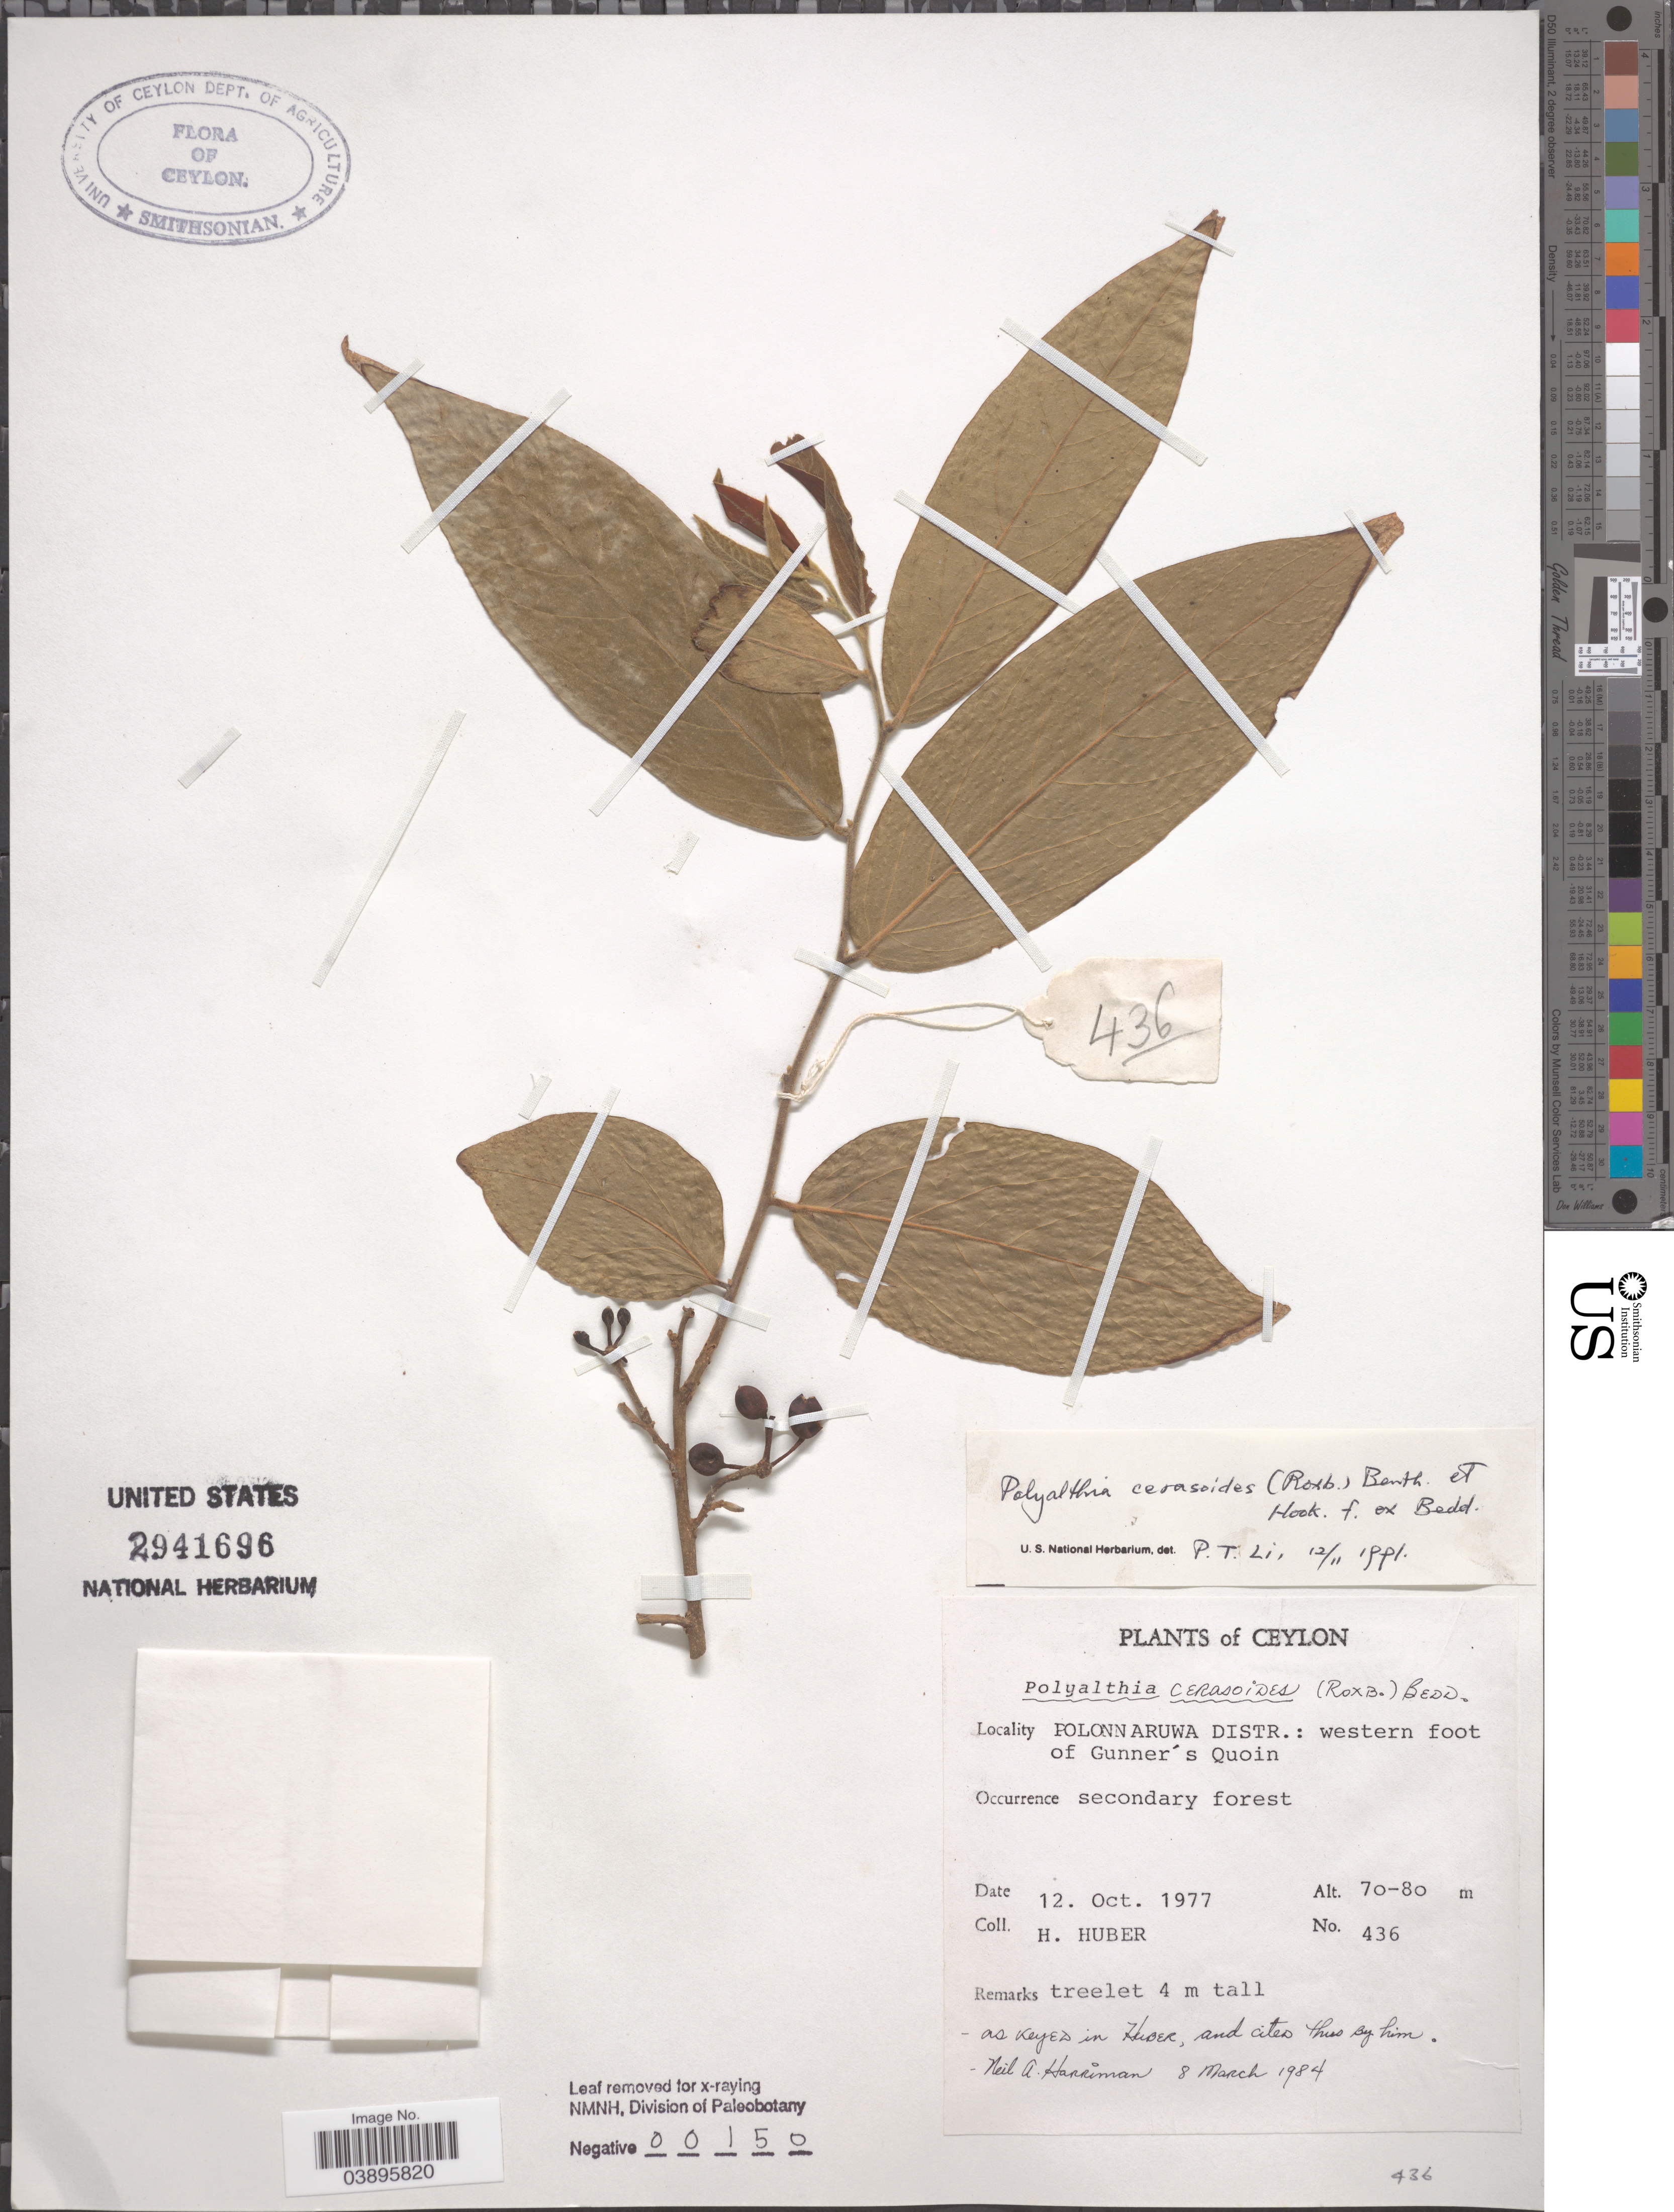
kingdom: Plantae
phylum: Tracheophyta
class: Magnoliopsida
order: Magnoliales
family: Annonaceae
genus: Polyalthia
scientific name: Polyalthia cerasoides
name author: (Roxb.) Benth. et al.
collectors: H. Huber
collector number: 436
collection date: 1977-10-12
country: Sri Lanka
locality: Ceylon. Polonnaruwa Distr.: western foot of Gunner's Quoin.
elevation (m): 70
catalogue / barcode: US 2941696